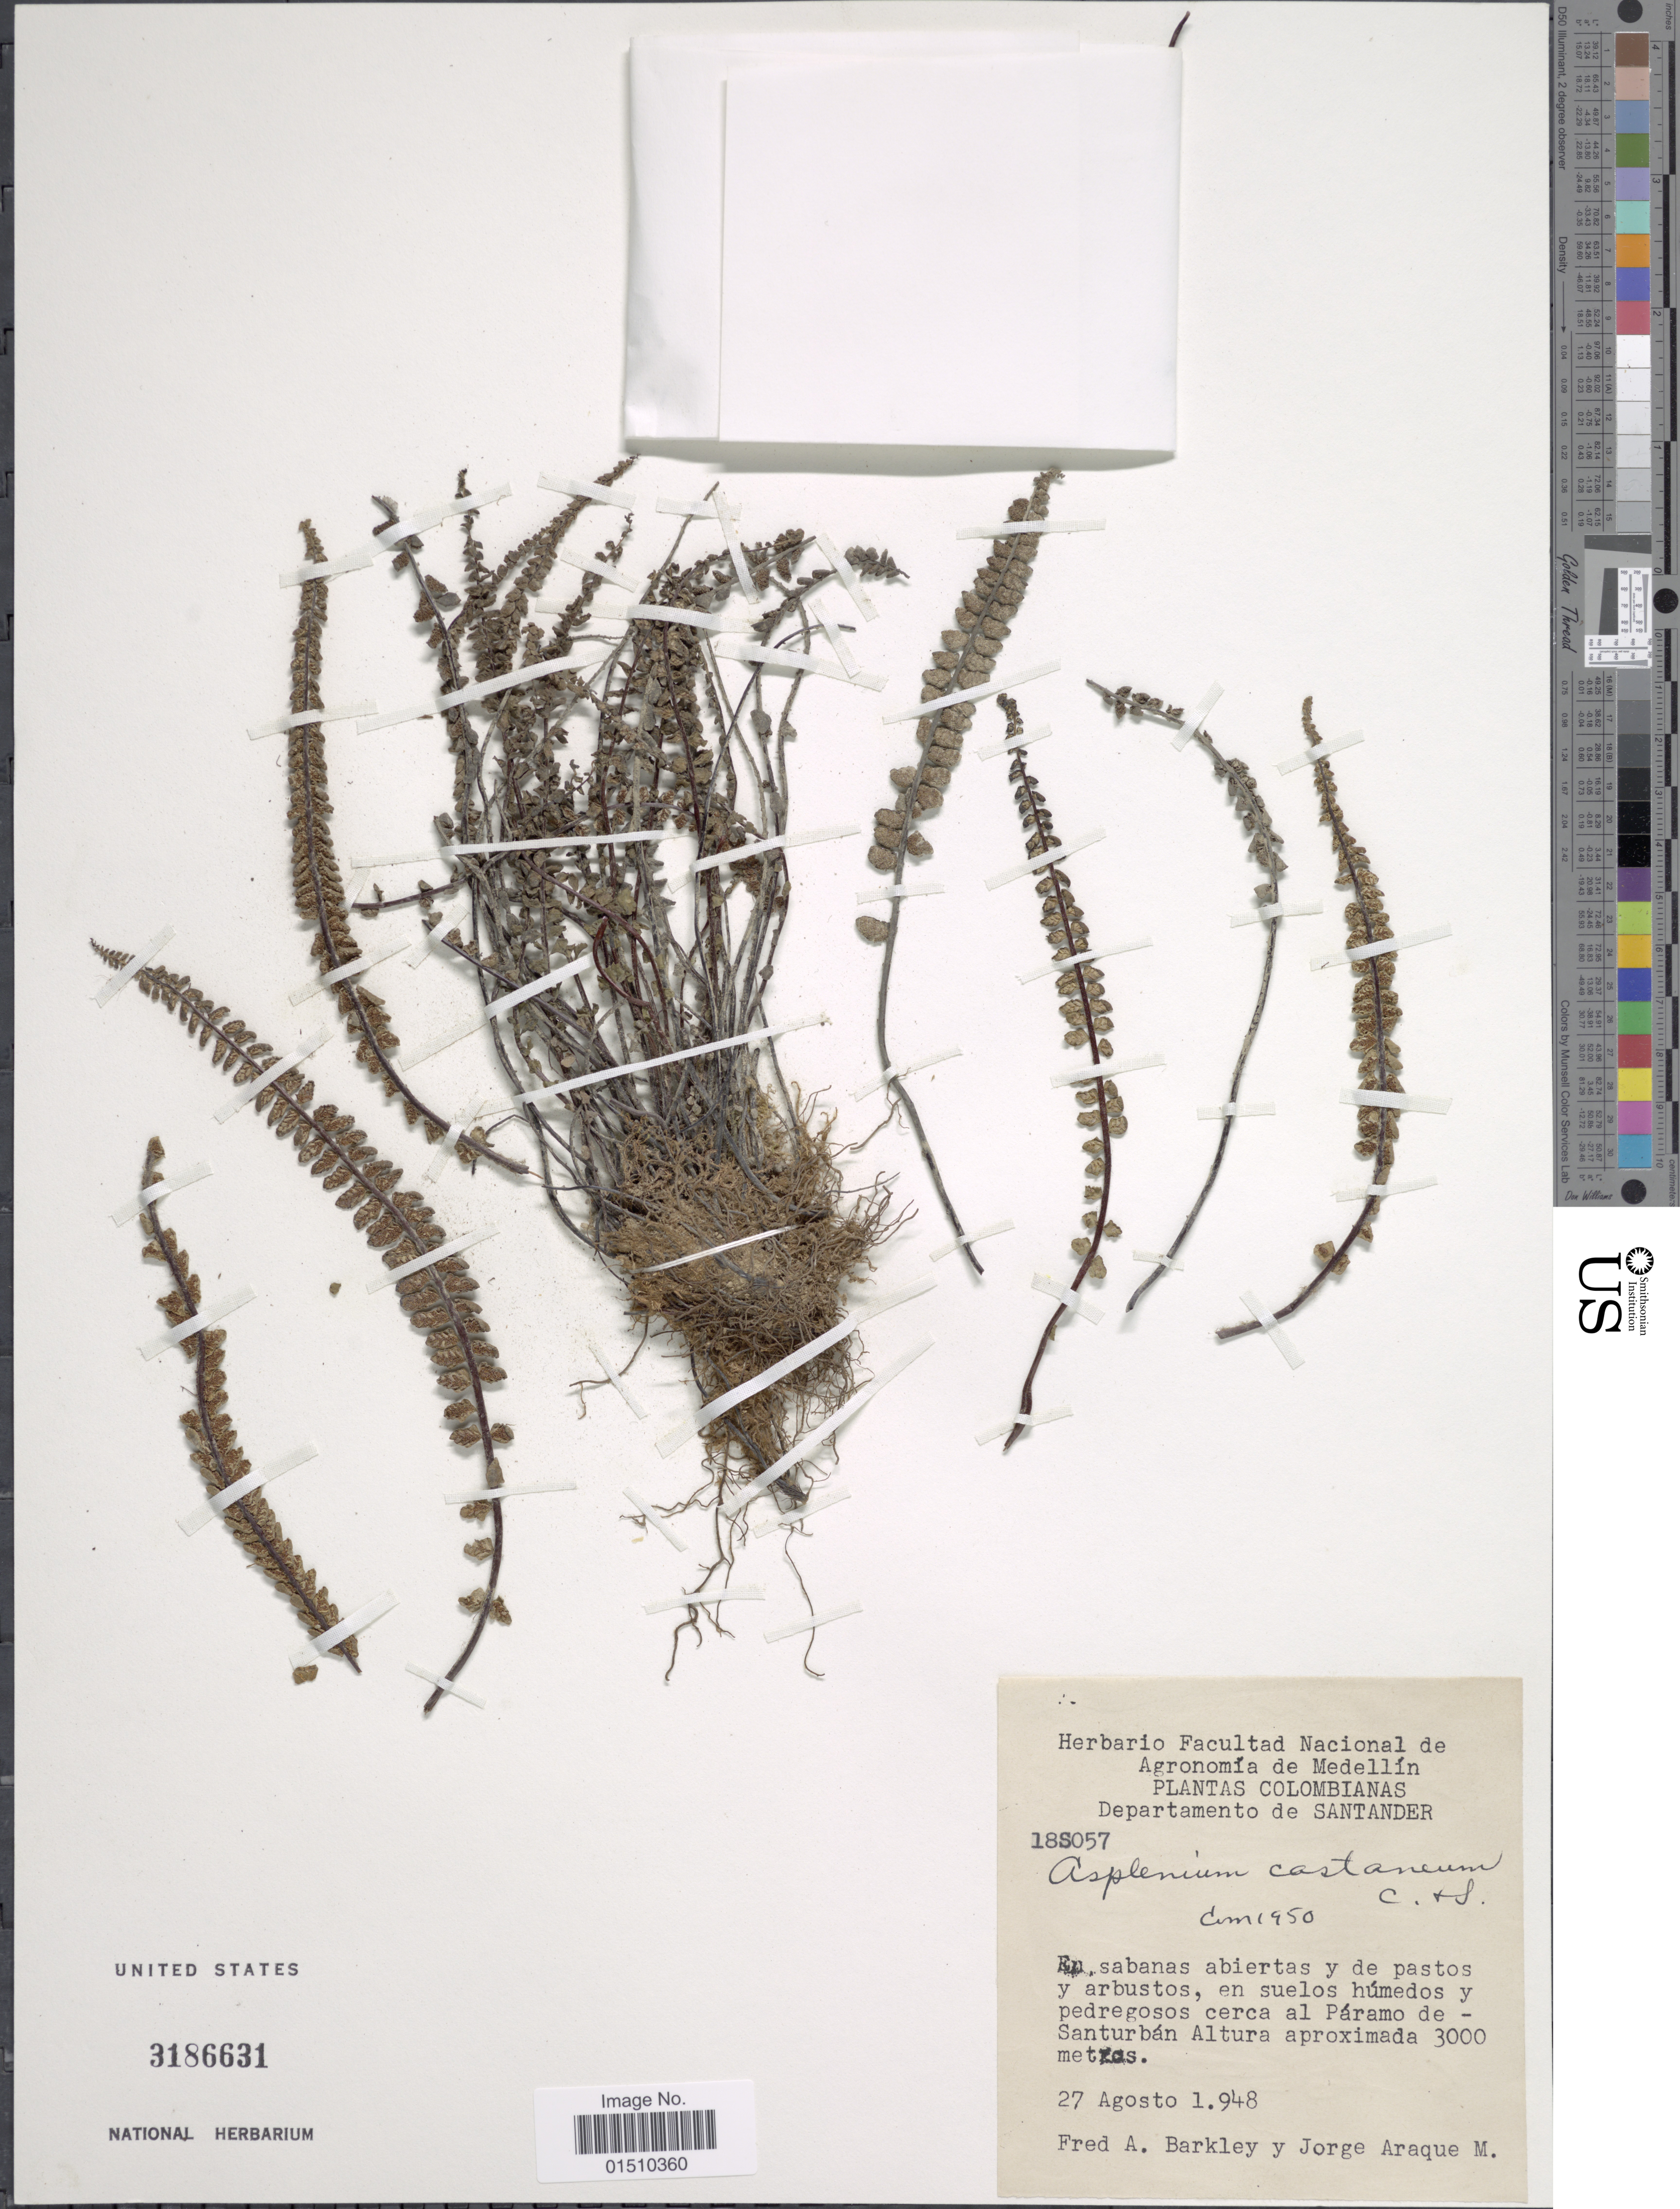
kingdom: Plantae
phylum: Tracheophyta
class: Polypodiopsida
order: Polypodiales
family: Aspleniaceae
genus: Asplenium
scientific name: Asplenium castaneum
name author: Schltdl. & Cham.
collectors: F. A. Barkley & J. Araque Molina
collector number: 18S057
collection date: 1948-08-27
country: Colombia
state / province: Santander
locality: Colombianas, Departamento de Santander.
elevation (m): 3000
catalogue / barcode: US 3186631